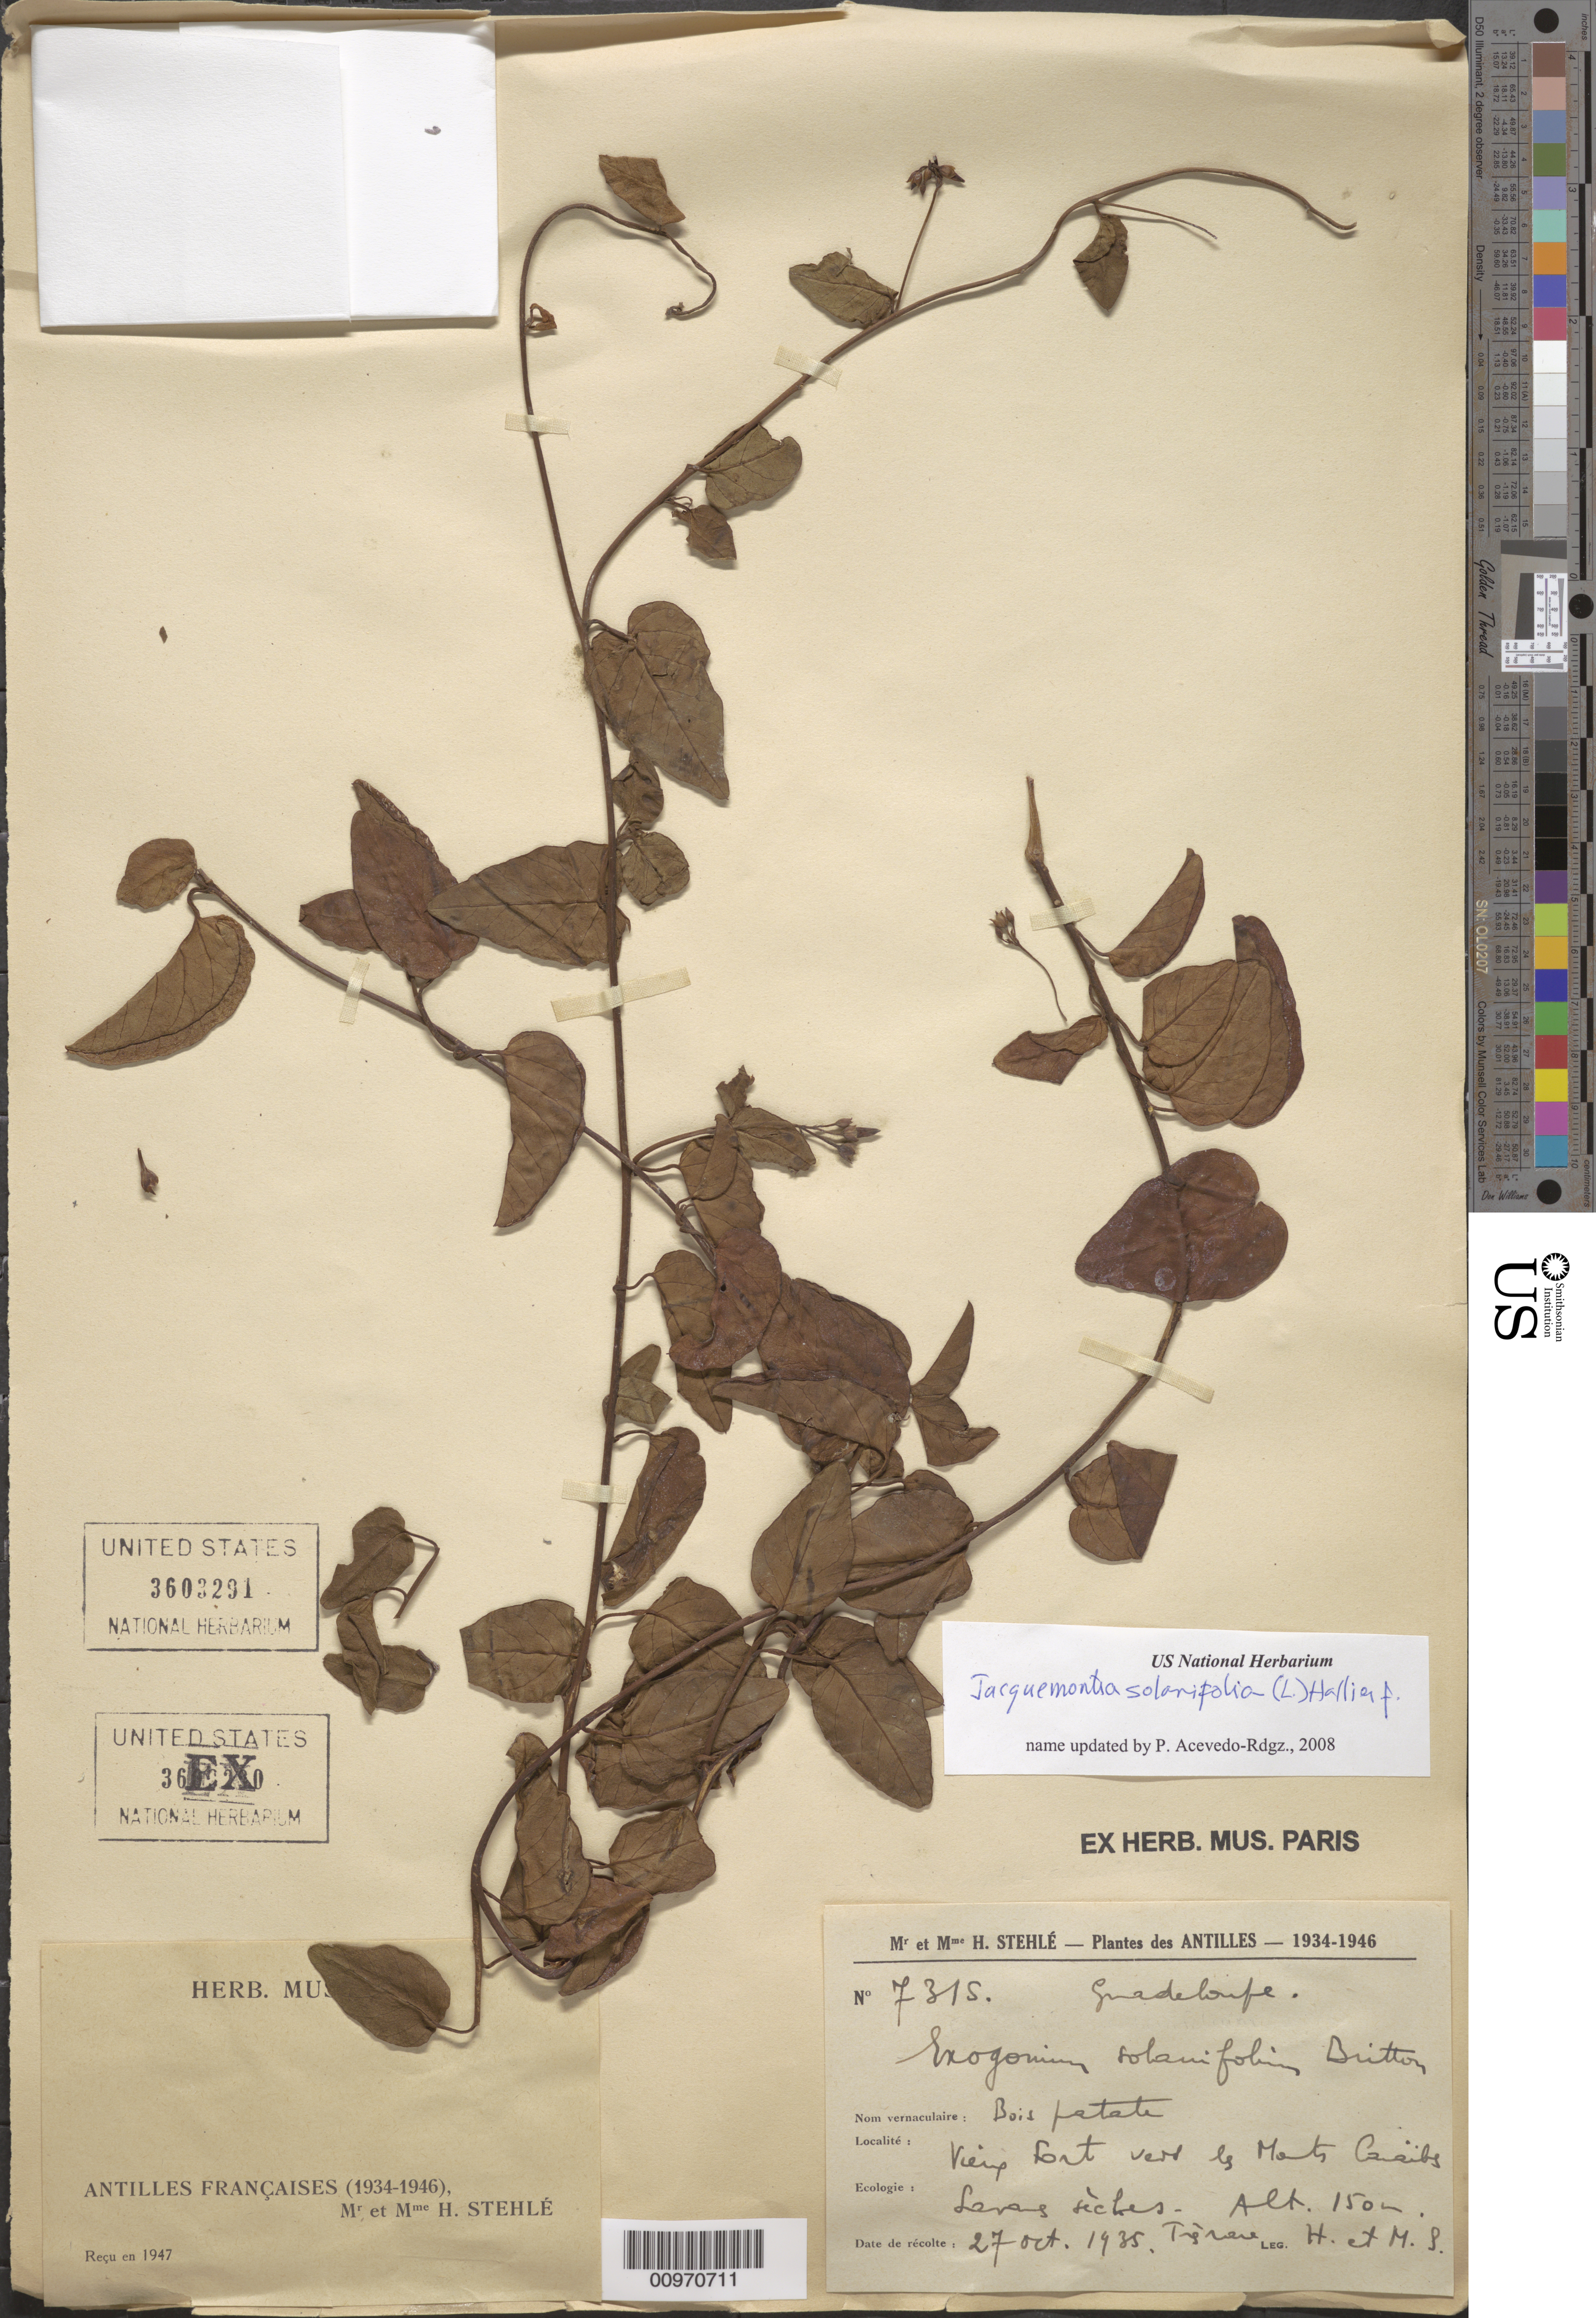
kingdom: Plantae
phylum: Tracheophyta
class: Magnoliopsida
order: Solanales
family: Convolvulaceae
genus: Jacquemontia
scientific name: Jacquemontia solanifolia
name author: (L.) Hallier f.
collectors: H. Stehlé & M. Stehlé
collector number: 7315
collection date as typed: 27 Oct 1935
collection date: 1935-10-27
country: Guadeloupe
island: Basse Terre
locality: Vieux Fort vers les Monts Caraibs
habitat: Lavas lèches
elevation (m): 150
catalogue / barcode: US 3603291